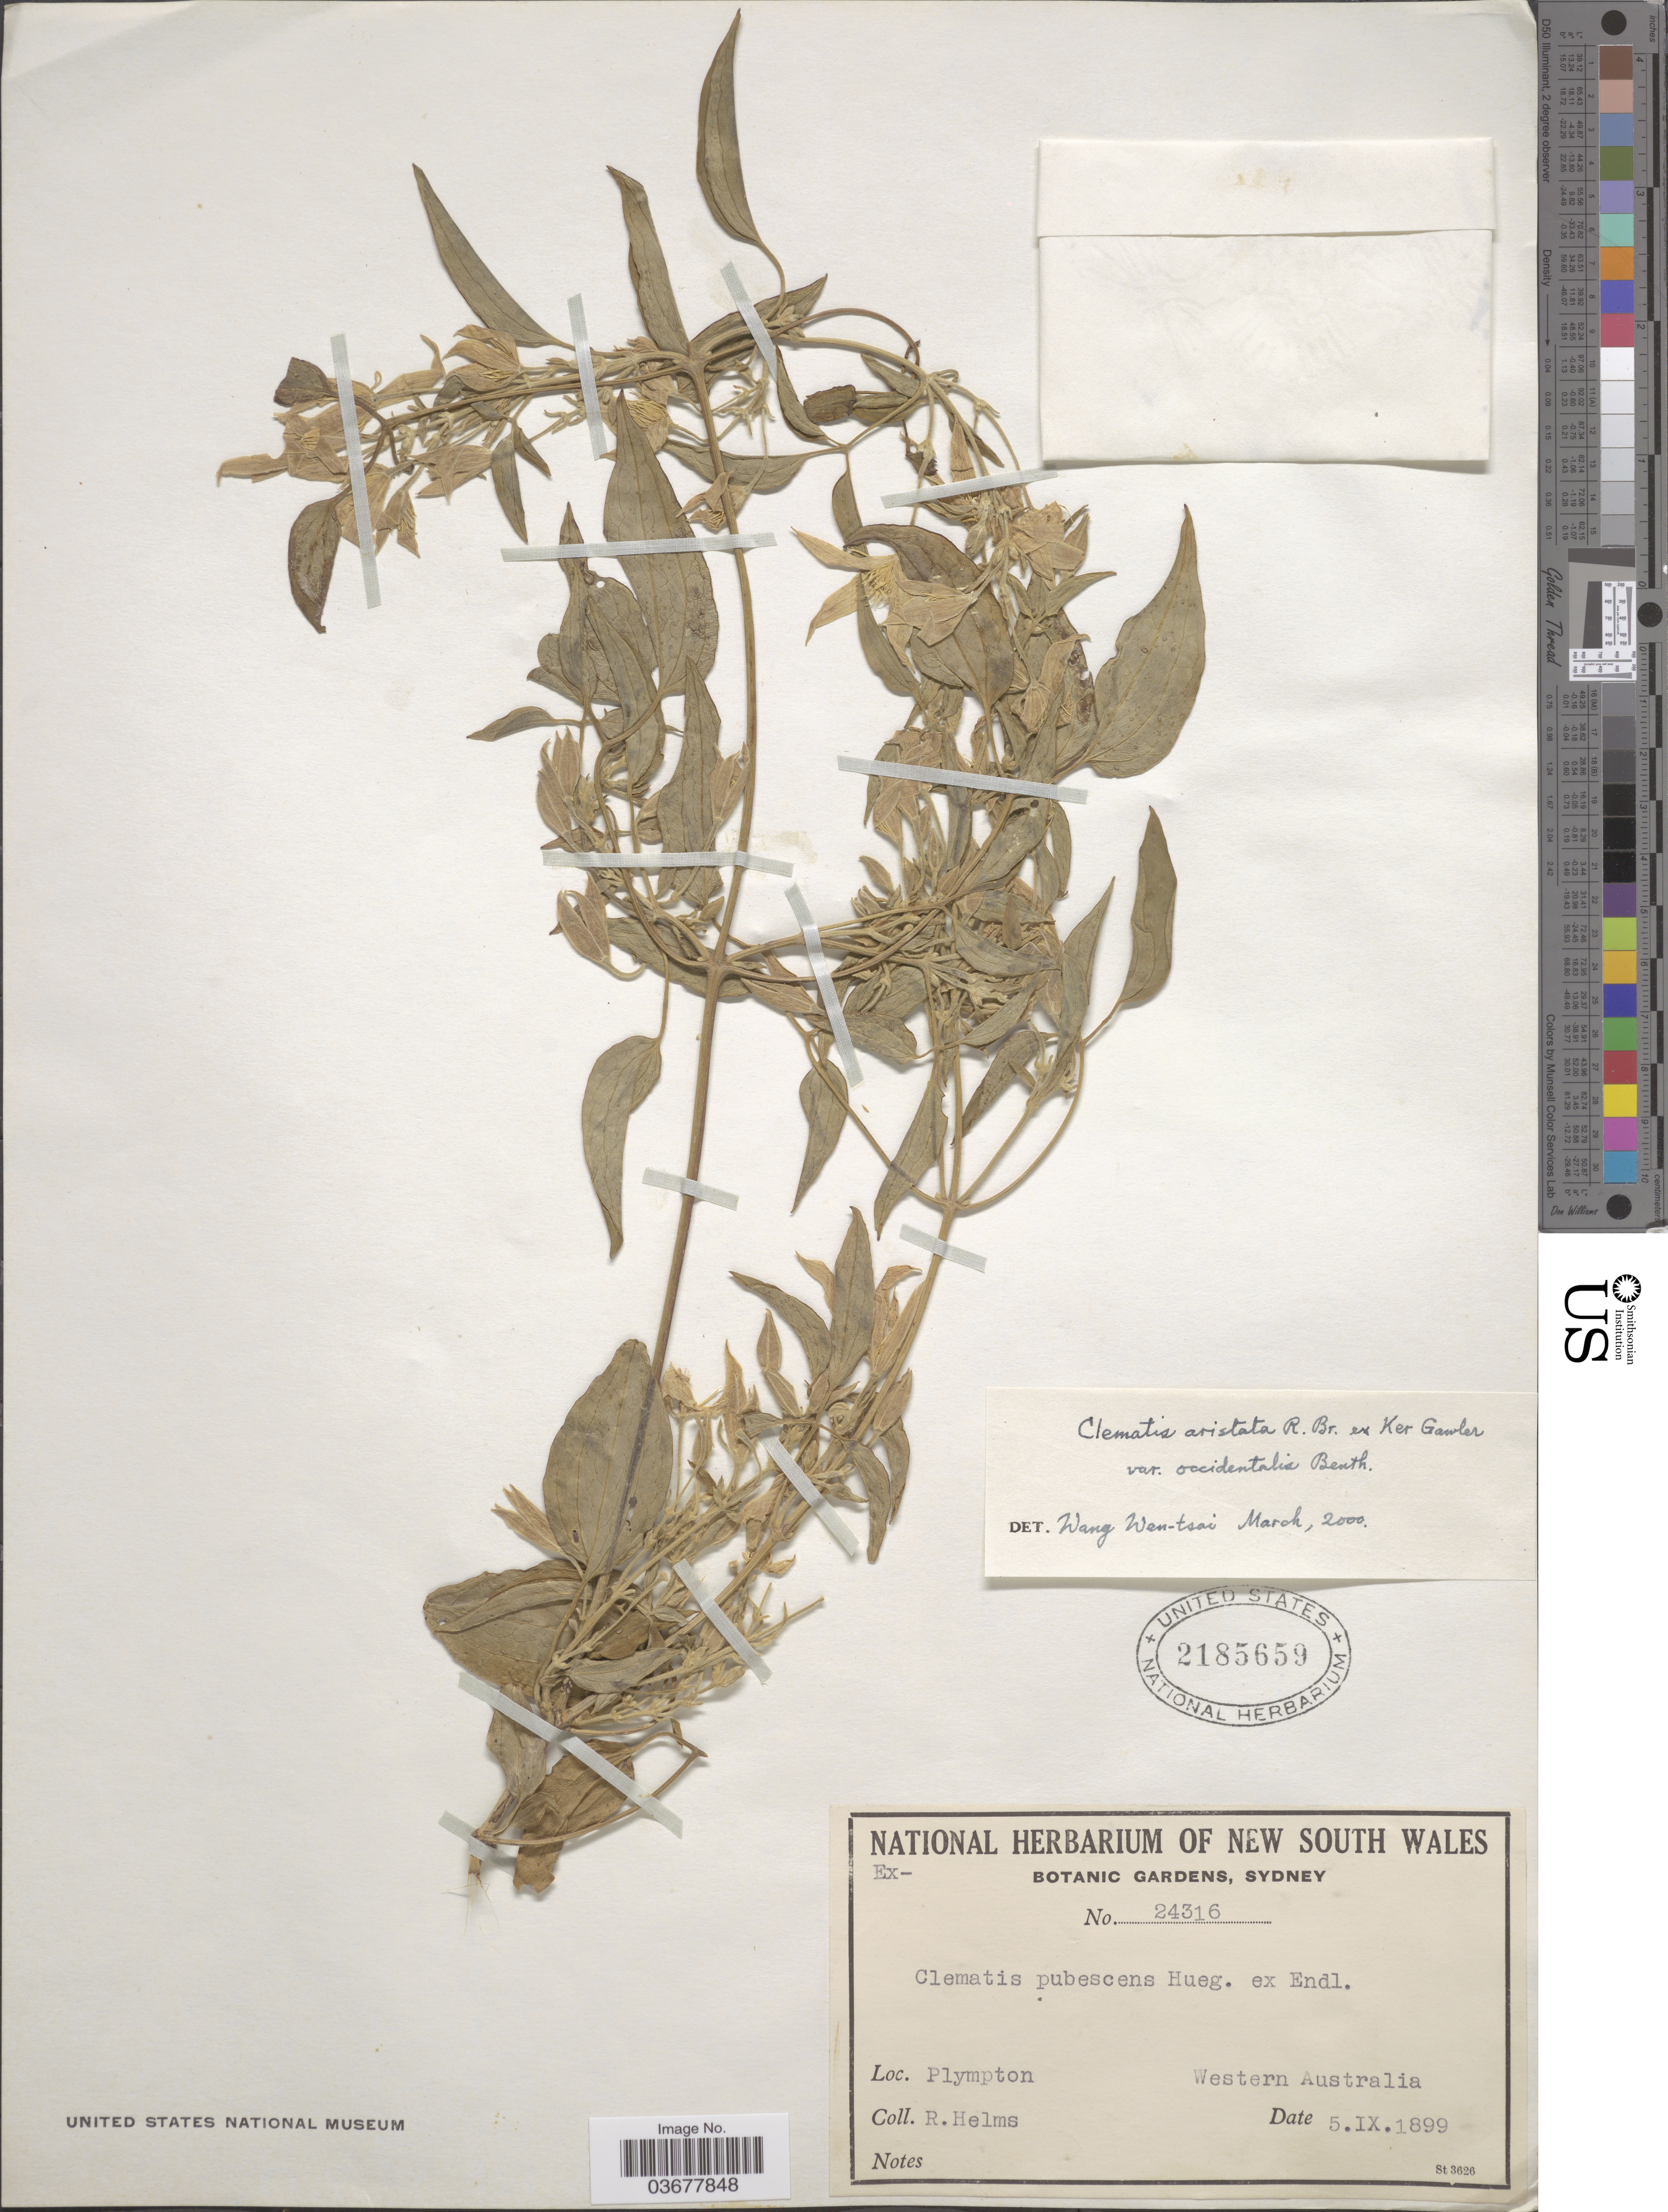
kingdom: Plantae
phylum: Tracheophyta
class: Magnoliopsida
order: Ranunculales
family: Ranunculaceae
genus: Clematis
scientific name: Clematis aristata var. occidentalis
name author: Benth.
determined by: Wang, W. T.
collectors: R. Helms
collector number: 24316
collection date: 1899-09-05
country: Australia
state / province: Western Australia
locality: Plympton.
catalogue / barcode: US 2185659